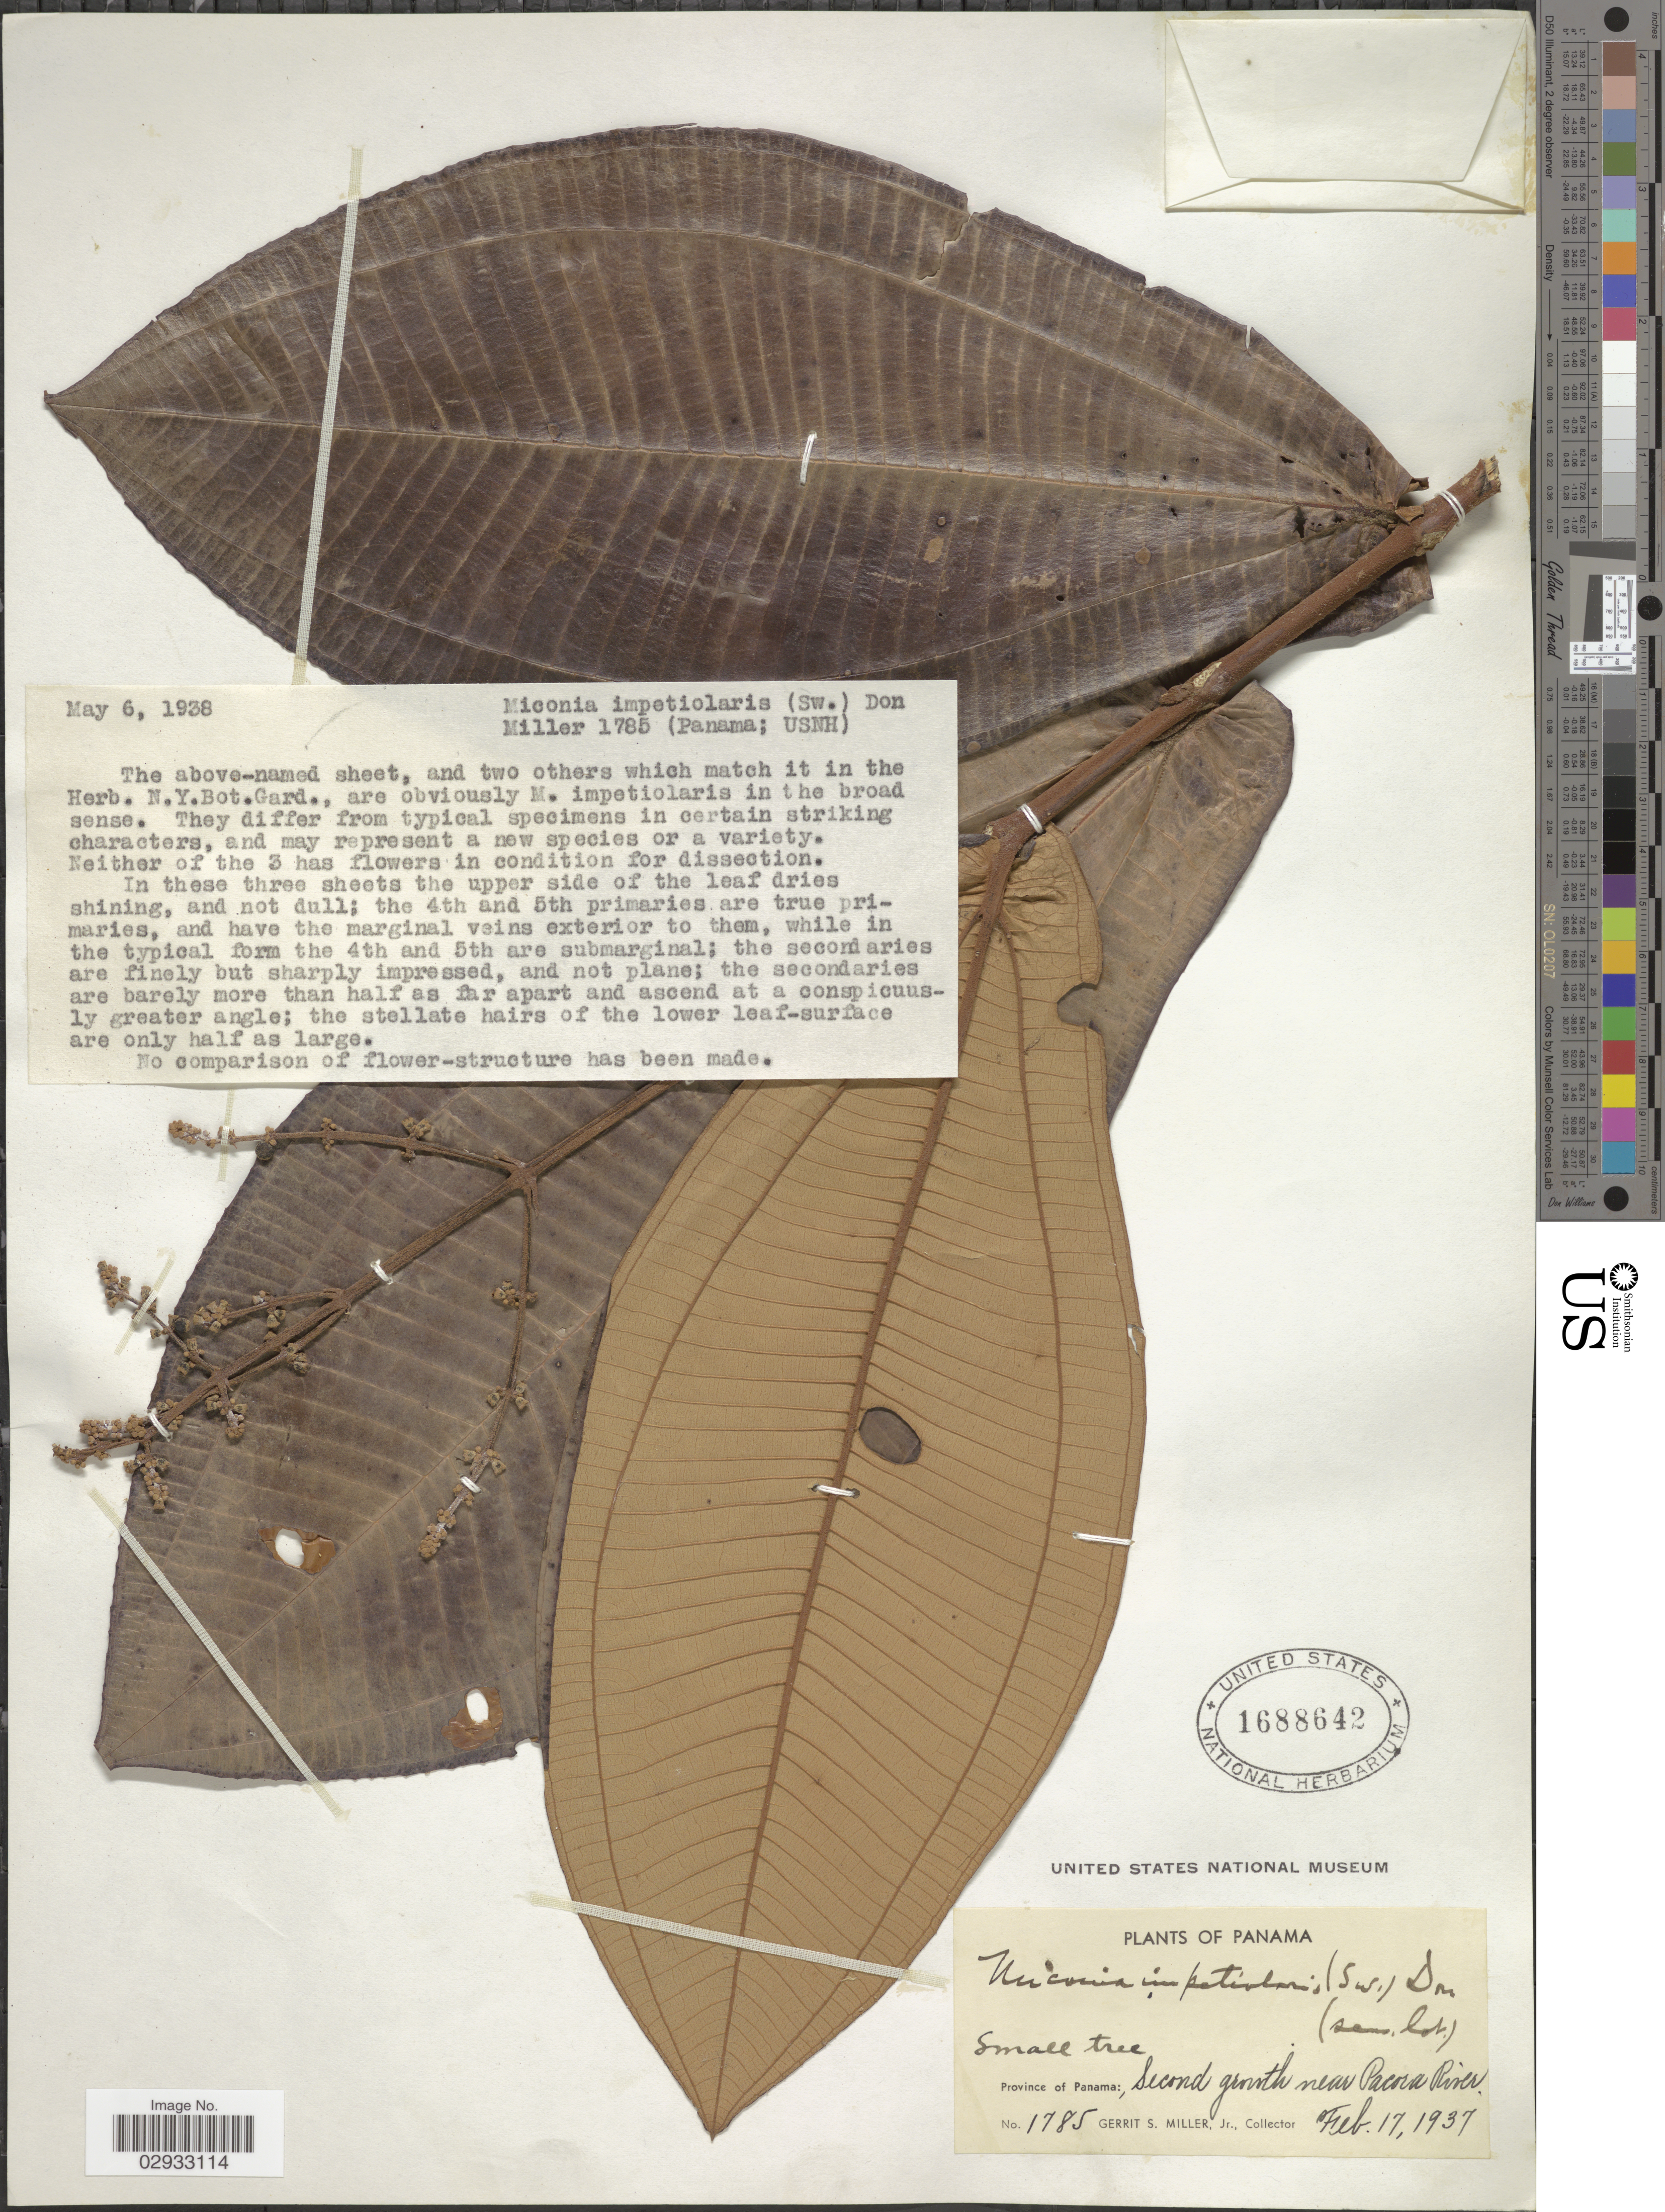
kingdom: Plantae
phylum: Tracheophyta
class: Magnoliopsida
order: Myrtales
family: Melastomataceae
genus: Miconia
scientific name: Miconia impetiolaris var. pandurifolia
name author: Naudin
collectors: G. S. Miller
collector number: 1785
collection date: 1937-02-17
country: Panama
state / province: Panamá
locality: Province of Panama: Second growth near Pacora River.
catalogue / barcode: US 1688642